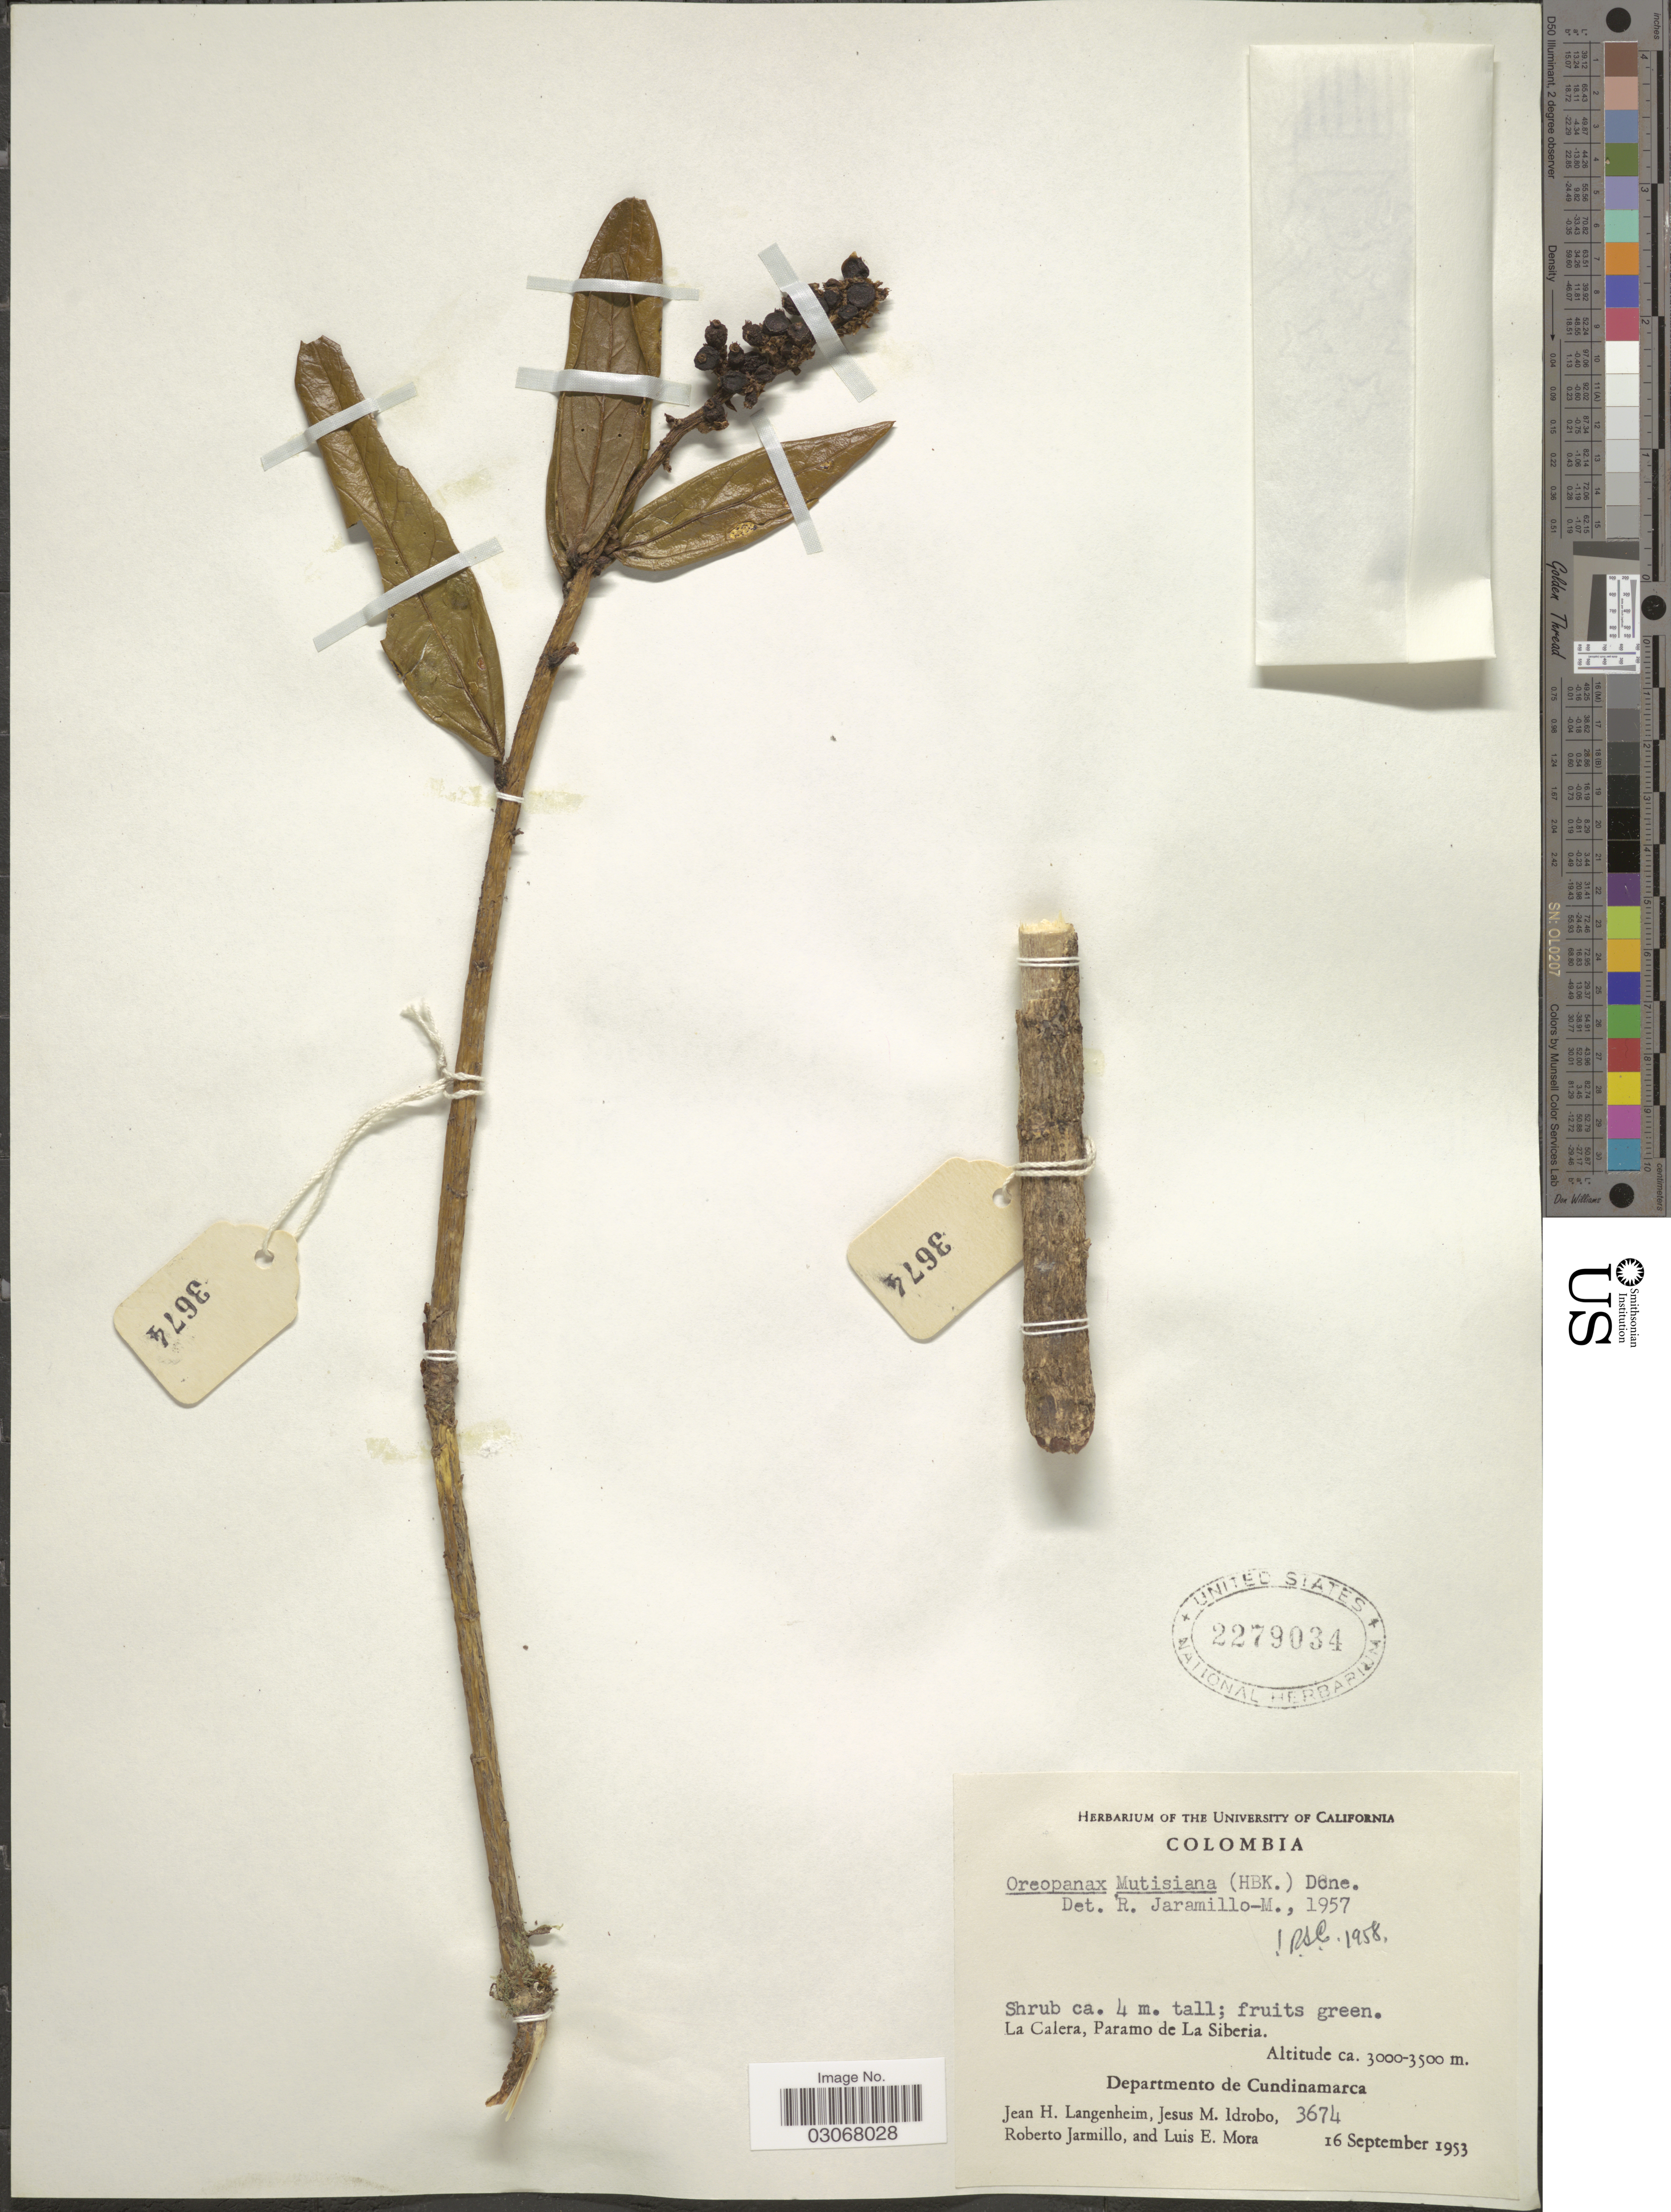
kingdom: Plantae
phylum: Tracheophyta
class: Magnoliopsida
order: Apiales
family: Araliaceae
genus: Oreopanax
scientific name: Oreopanax mutisianus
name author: (Kunth) Decne. & Planch.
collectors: J. H. Langenheim, J. M. Idrobo, R. Jarmillo & L. E. Mora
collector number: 3674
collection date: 1953-09-16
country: Colombia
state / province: Cundinamarca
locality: La Calera, Paramo de La Siberia. Departamento de Cundinamarca.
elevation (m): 3000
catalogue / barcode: US 2279034